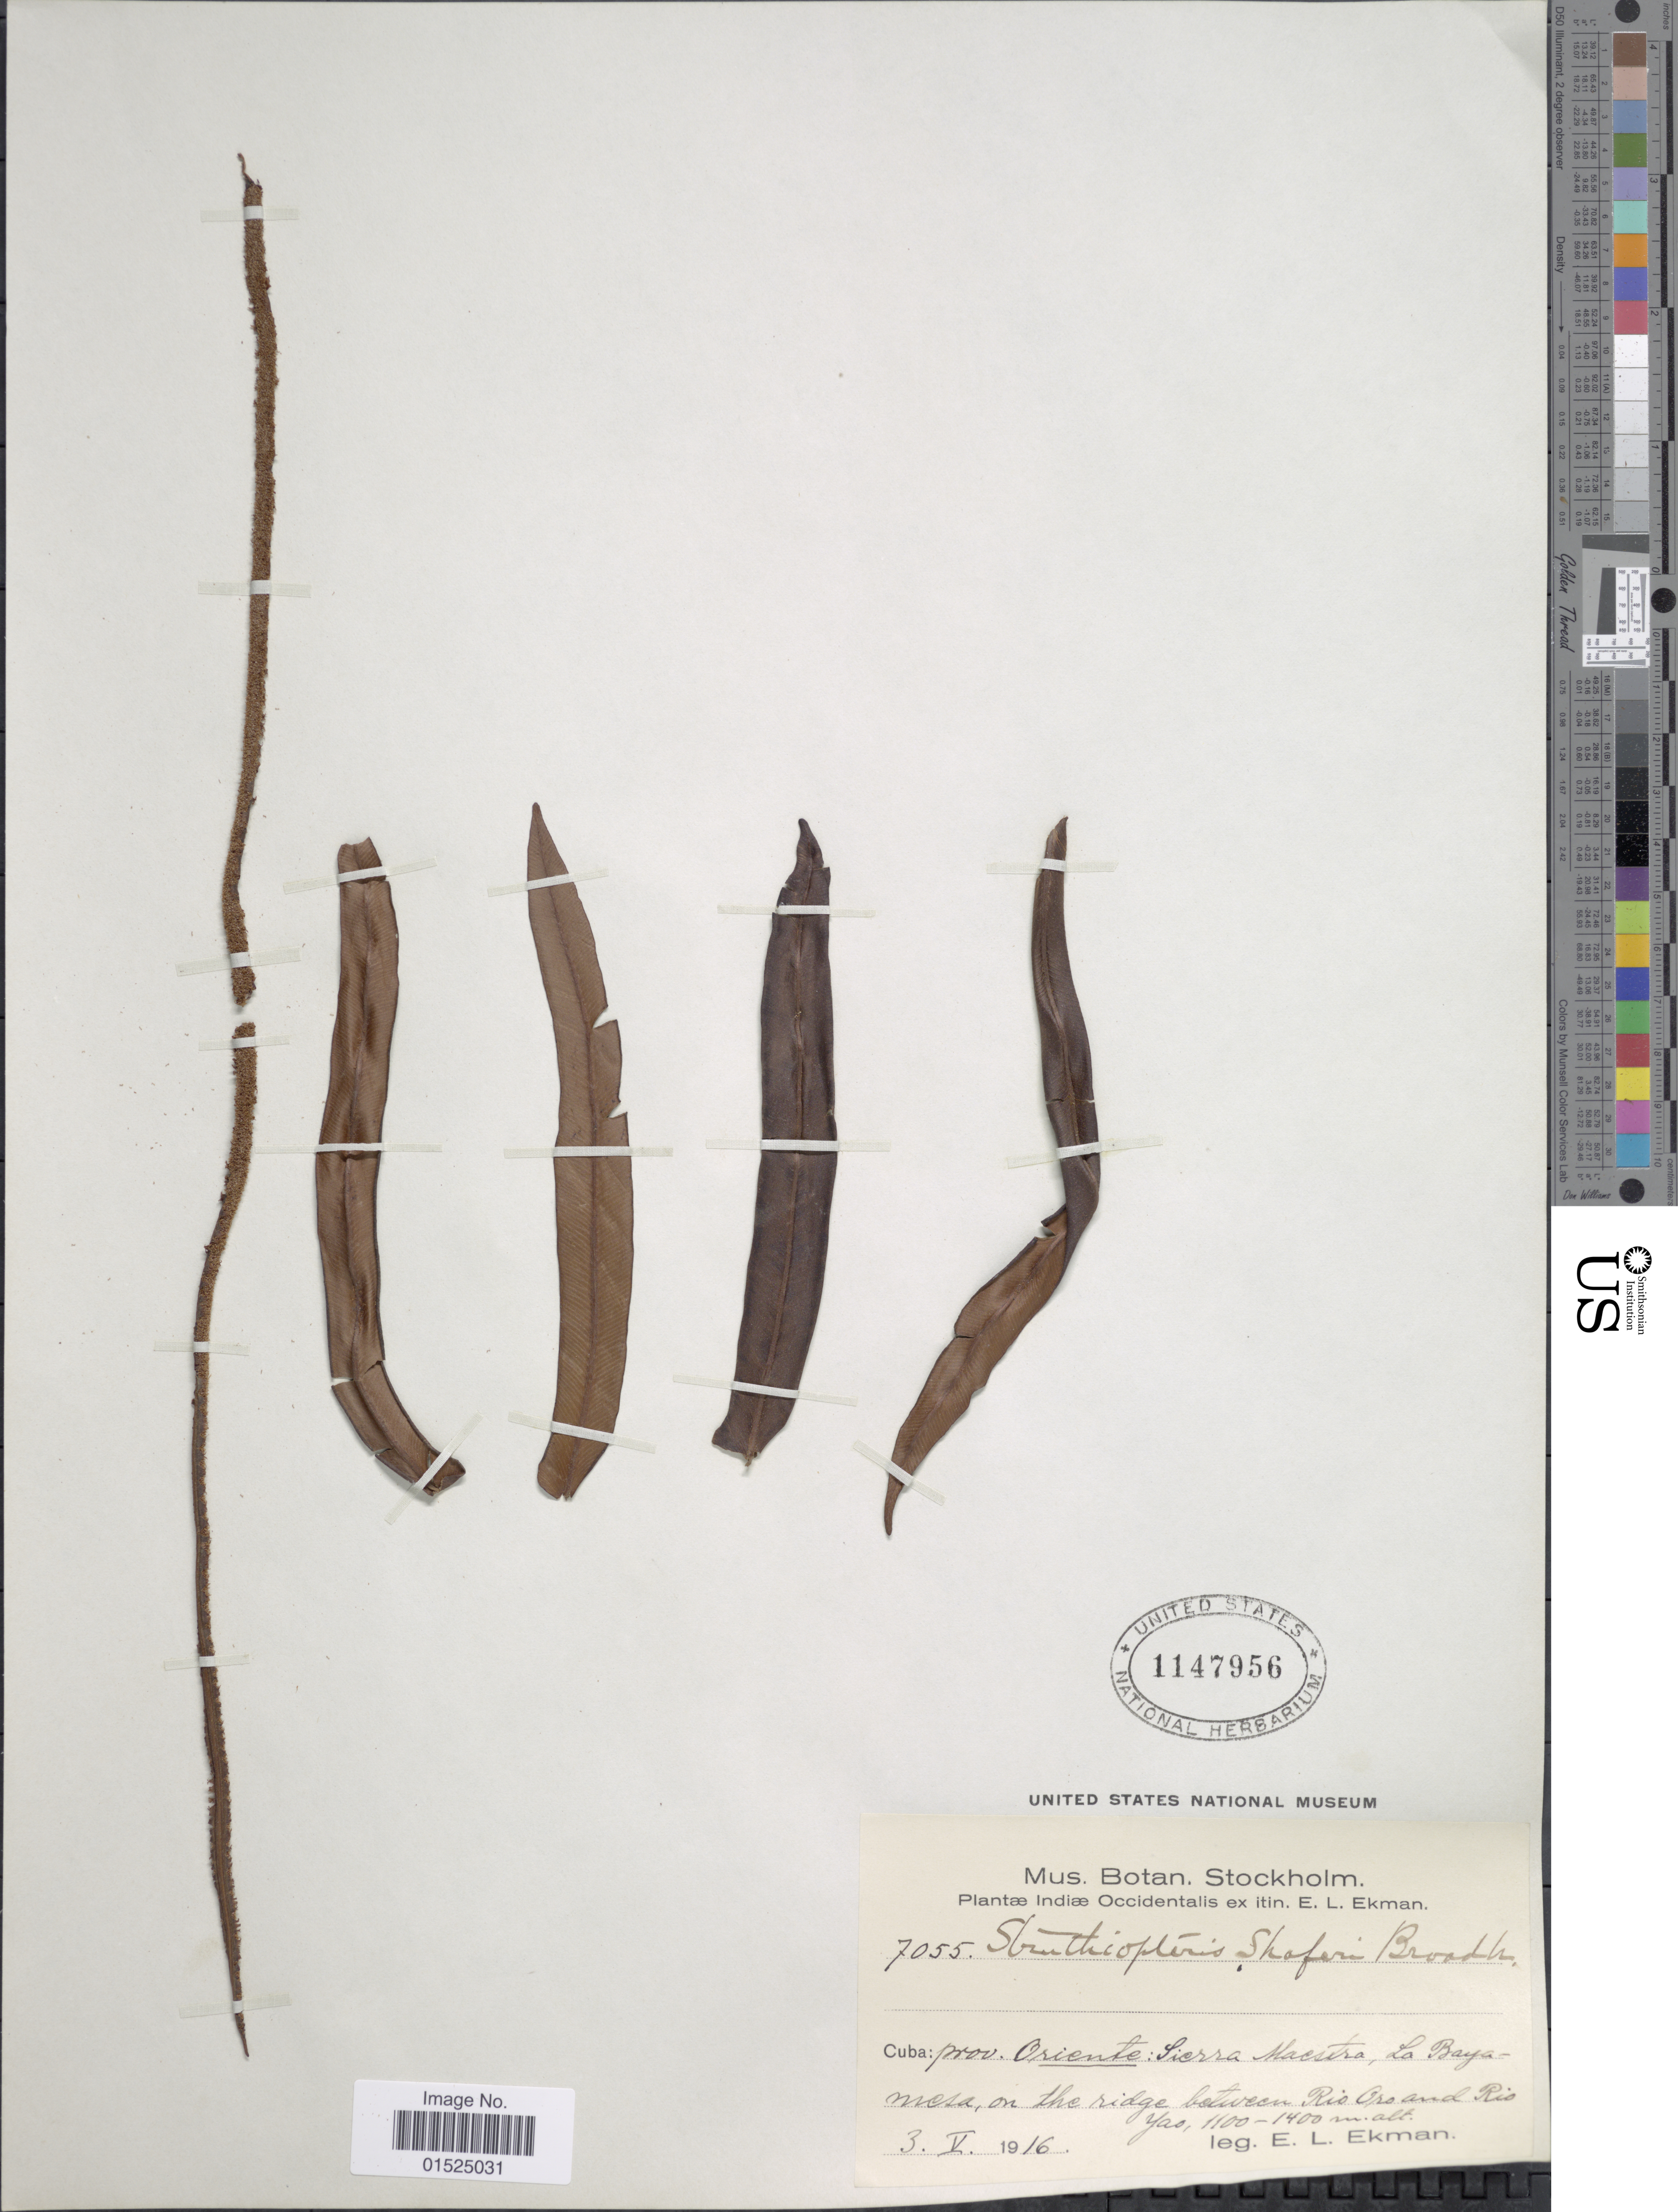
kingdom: Plantae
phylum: Tracheophyta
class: Polypodiopsida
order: Polypodiales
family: Blechnaceae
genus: Blechnum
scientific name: Blechnum shaferi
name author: (Broadh.) C. Chr.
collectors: E. L. Ekman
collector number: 7055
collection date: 1916-05-03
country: Cuba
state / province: Oriente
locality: Sierra Maestra, La Bayamosa, on the ridge between Rio Oro and Rio Yas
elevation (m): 1100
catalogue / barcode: US 1147956